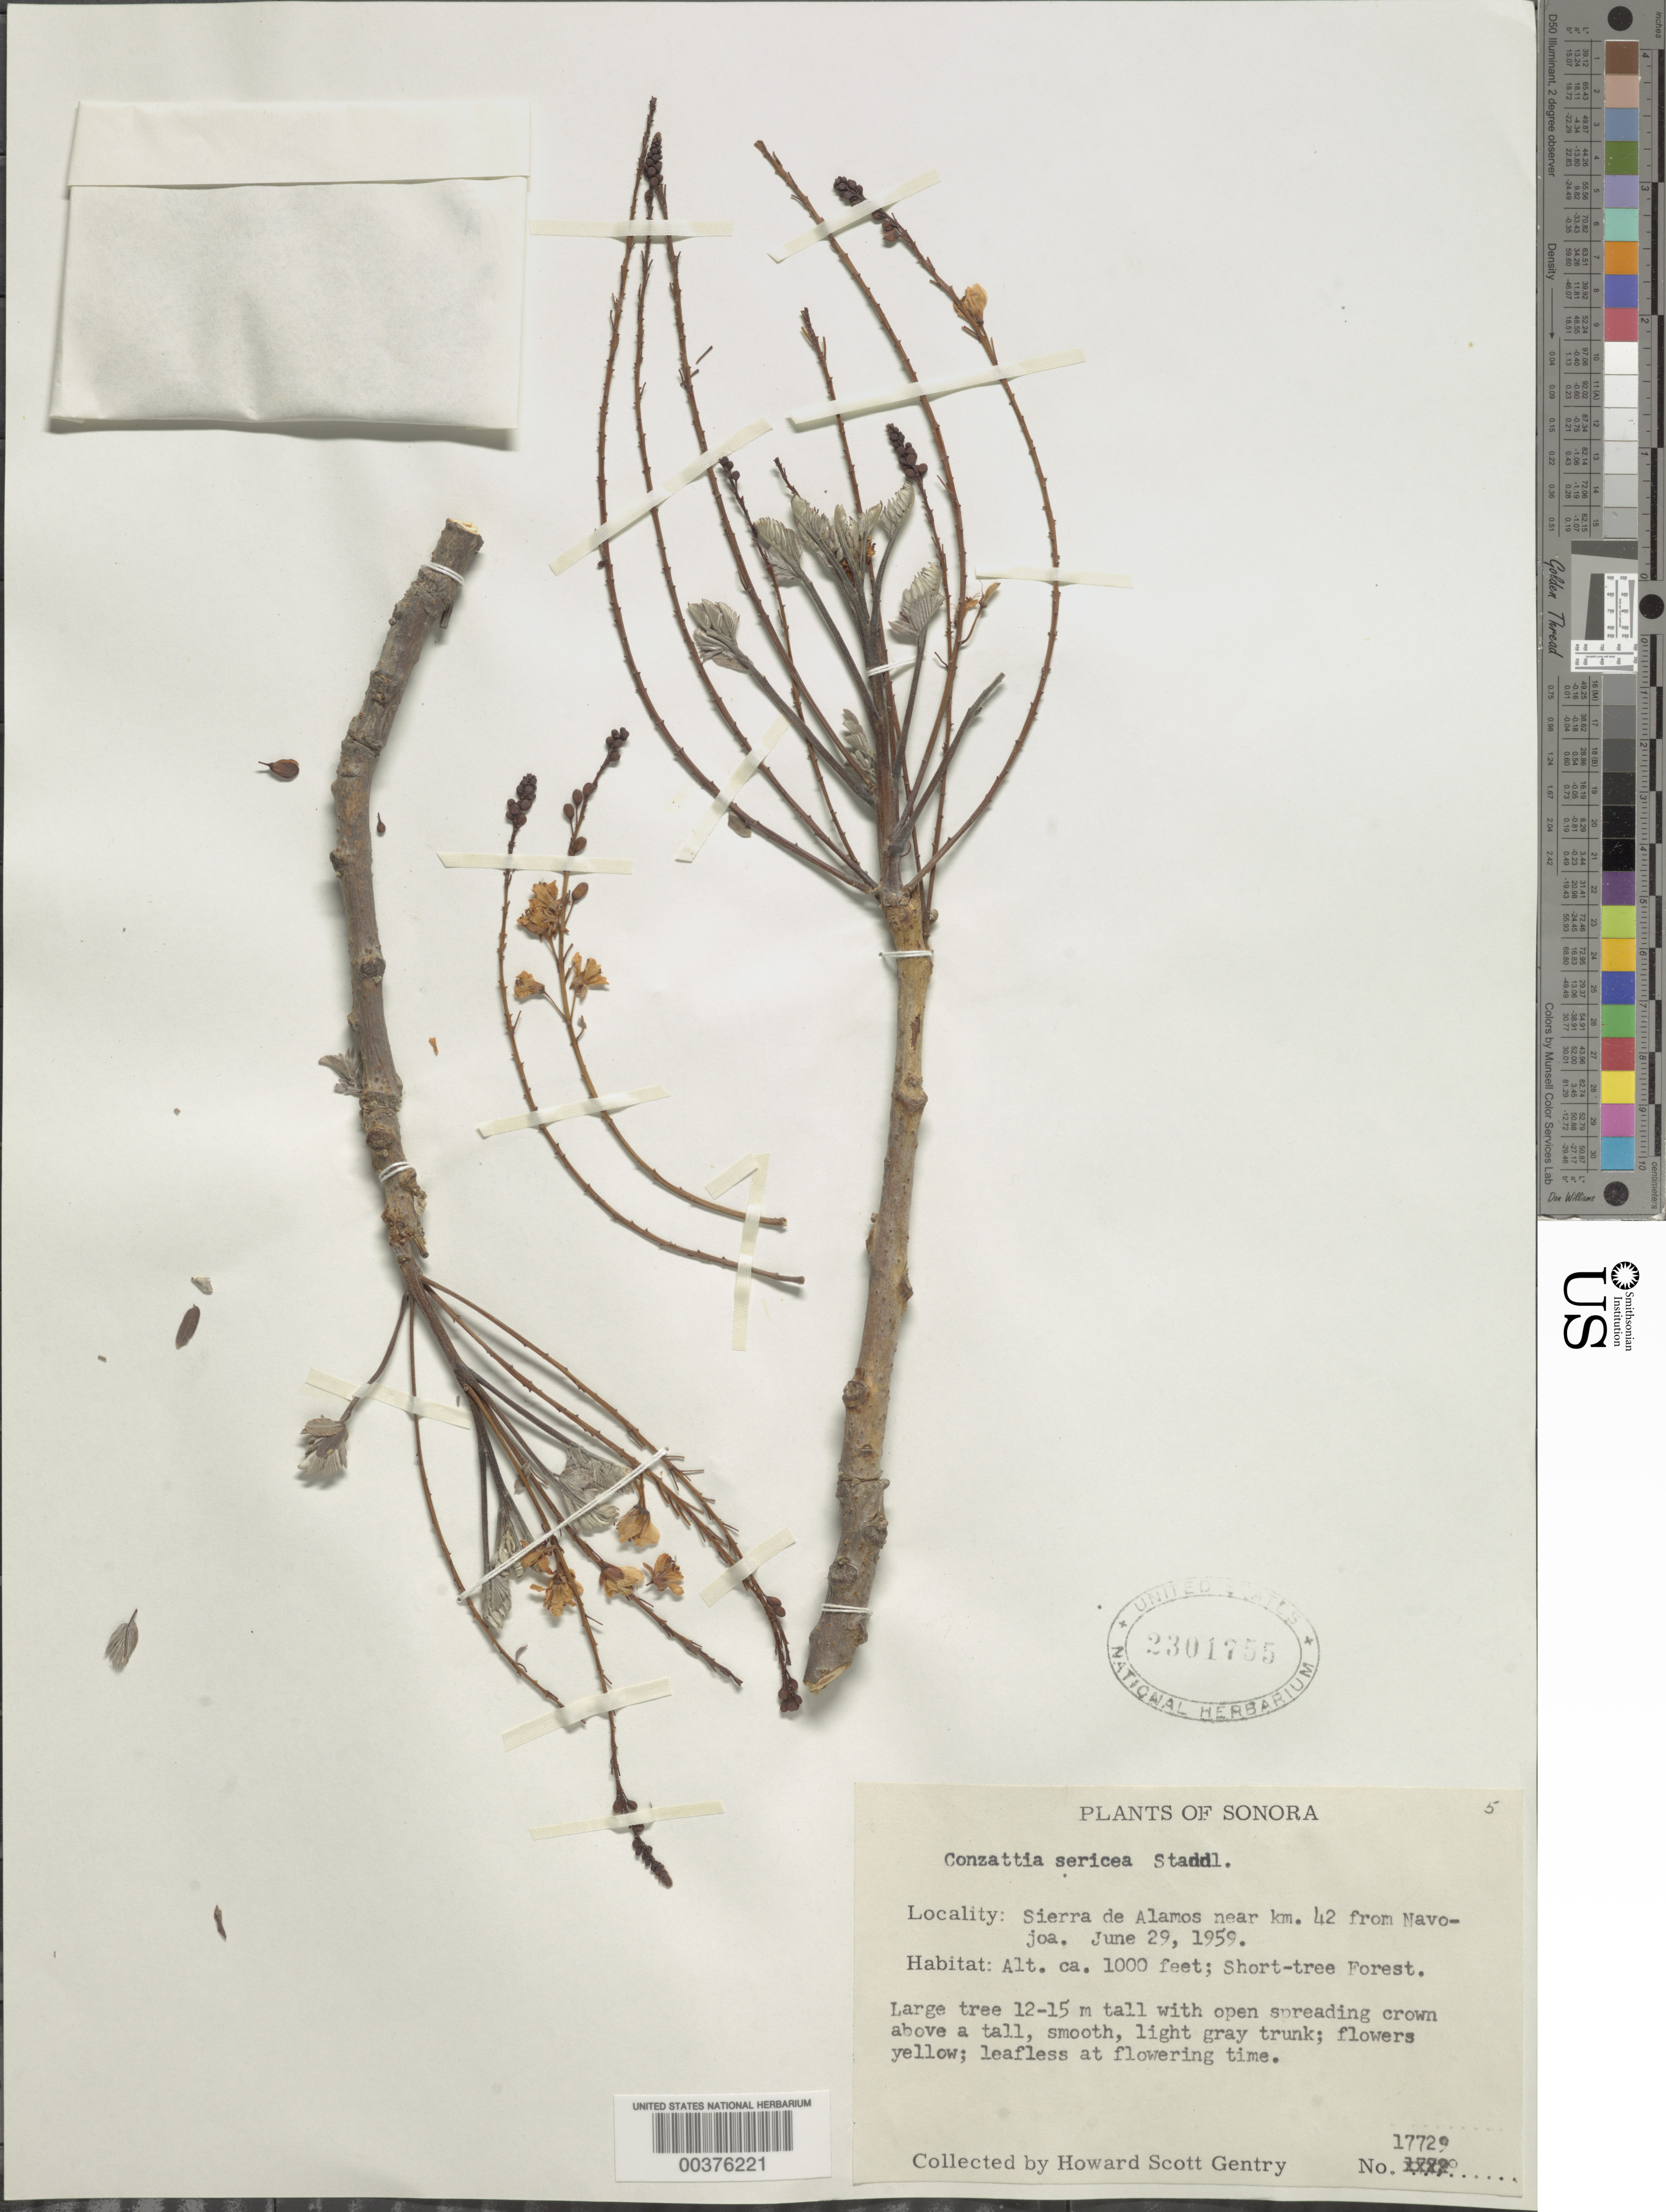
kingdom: Plantae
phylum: Tracheophyta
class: Magnoliopsida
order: Fabales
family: Fabaceae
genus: Conzattia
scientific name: Conzattia sericea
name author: Standl.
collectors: H. S. Gentry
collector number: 17729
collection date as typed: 29 Jun 1959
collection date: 1959-06-29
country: Mexico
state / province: Sonora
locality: Sierra de Alamos near km 42 from Navojoa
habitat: Short tree forest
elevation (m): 305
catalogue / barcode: US 2301755